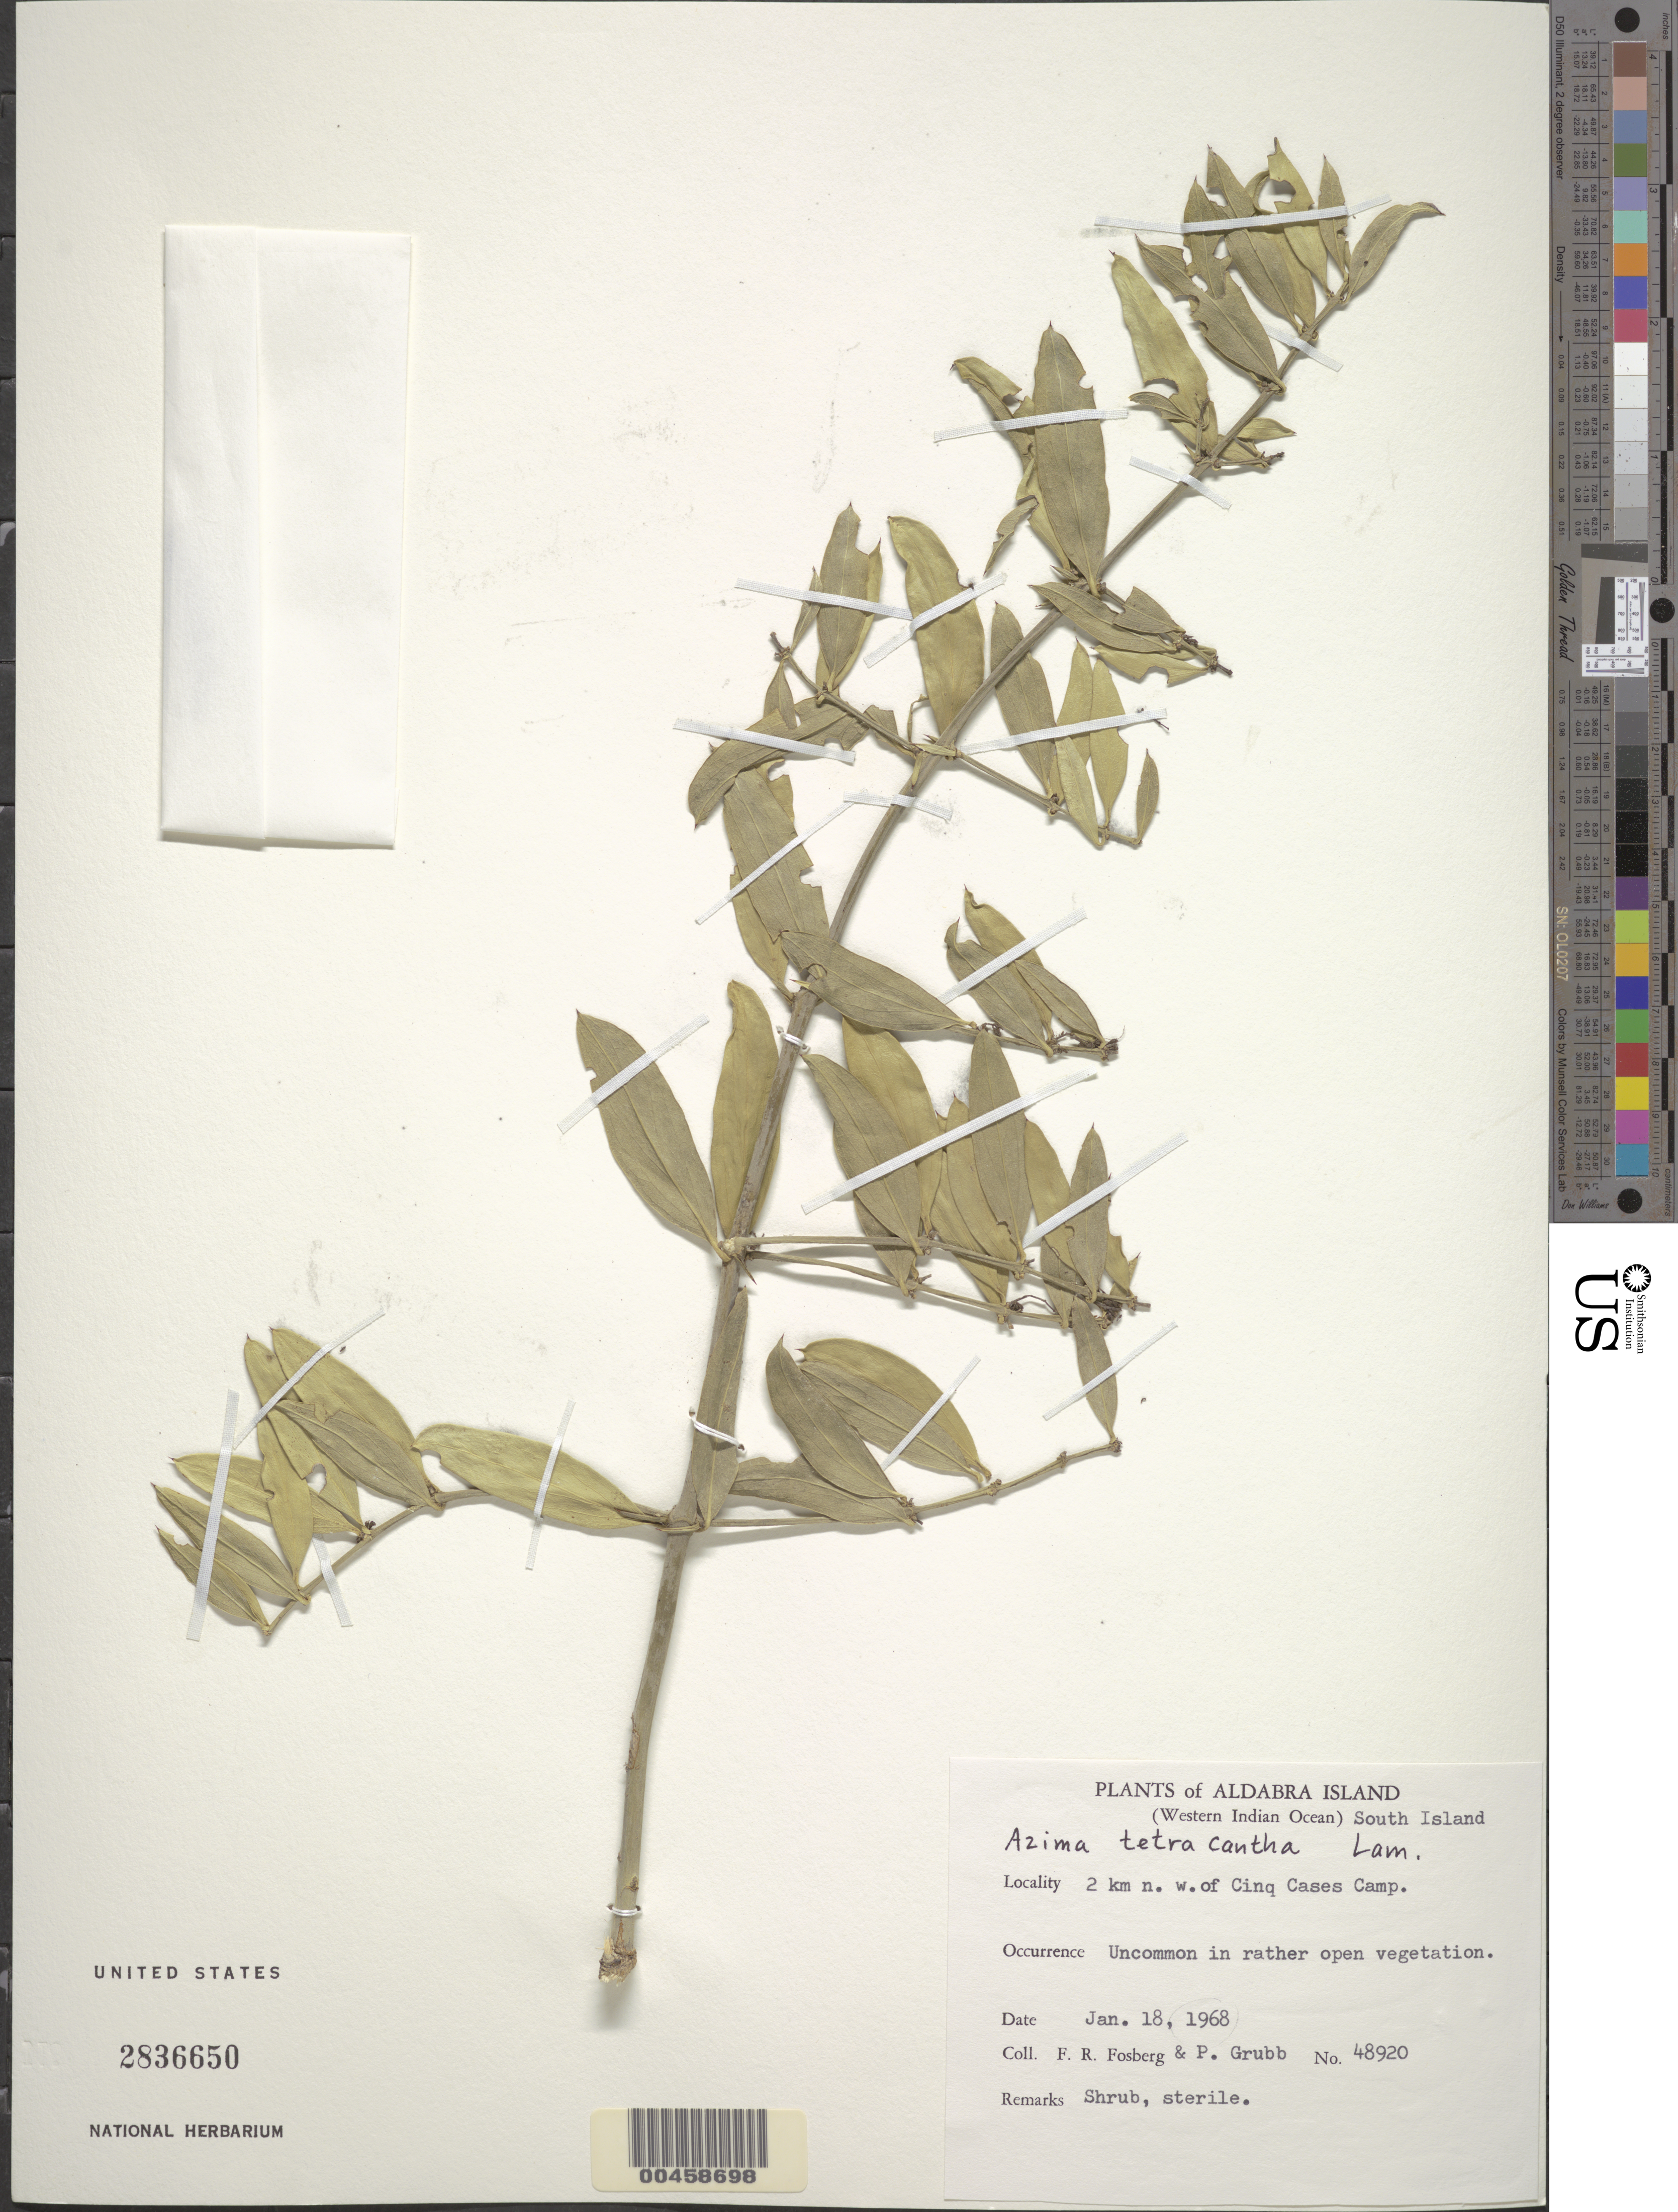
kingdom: Plantae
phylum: Tracheophyta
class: Magnoliopsida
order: Brassicales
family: Salvadoraceae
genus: Azima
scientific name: Azima tetracantha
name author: Lam.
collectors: F. R. Fosberg & P. J. Grubb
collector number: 48920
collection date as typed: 18 Jan 1968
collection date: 1968-01-18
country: Seychelles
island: Aldabra Atoll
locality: Ching Cases Camp, 2 km NW of [South Island part of Aldabra Island (Atoll)?], South Islet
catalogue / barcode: US 2836650